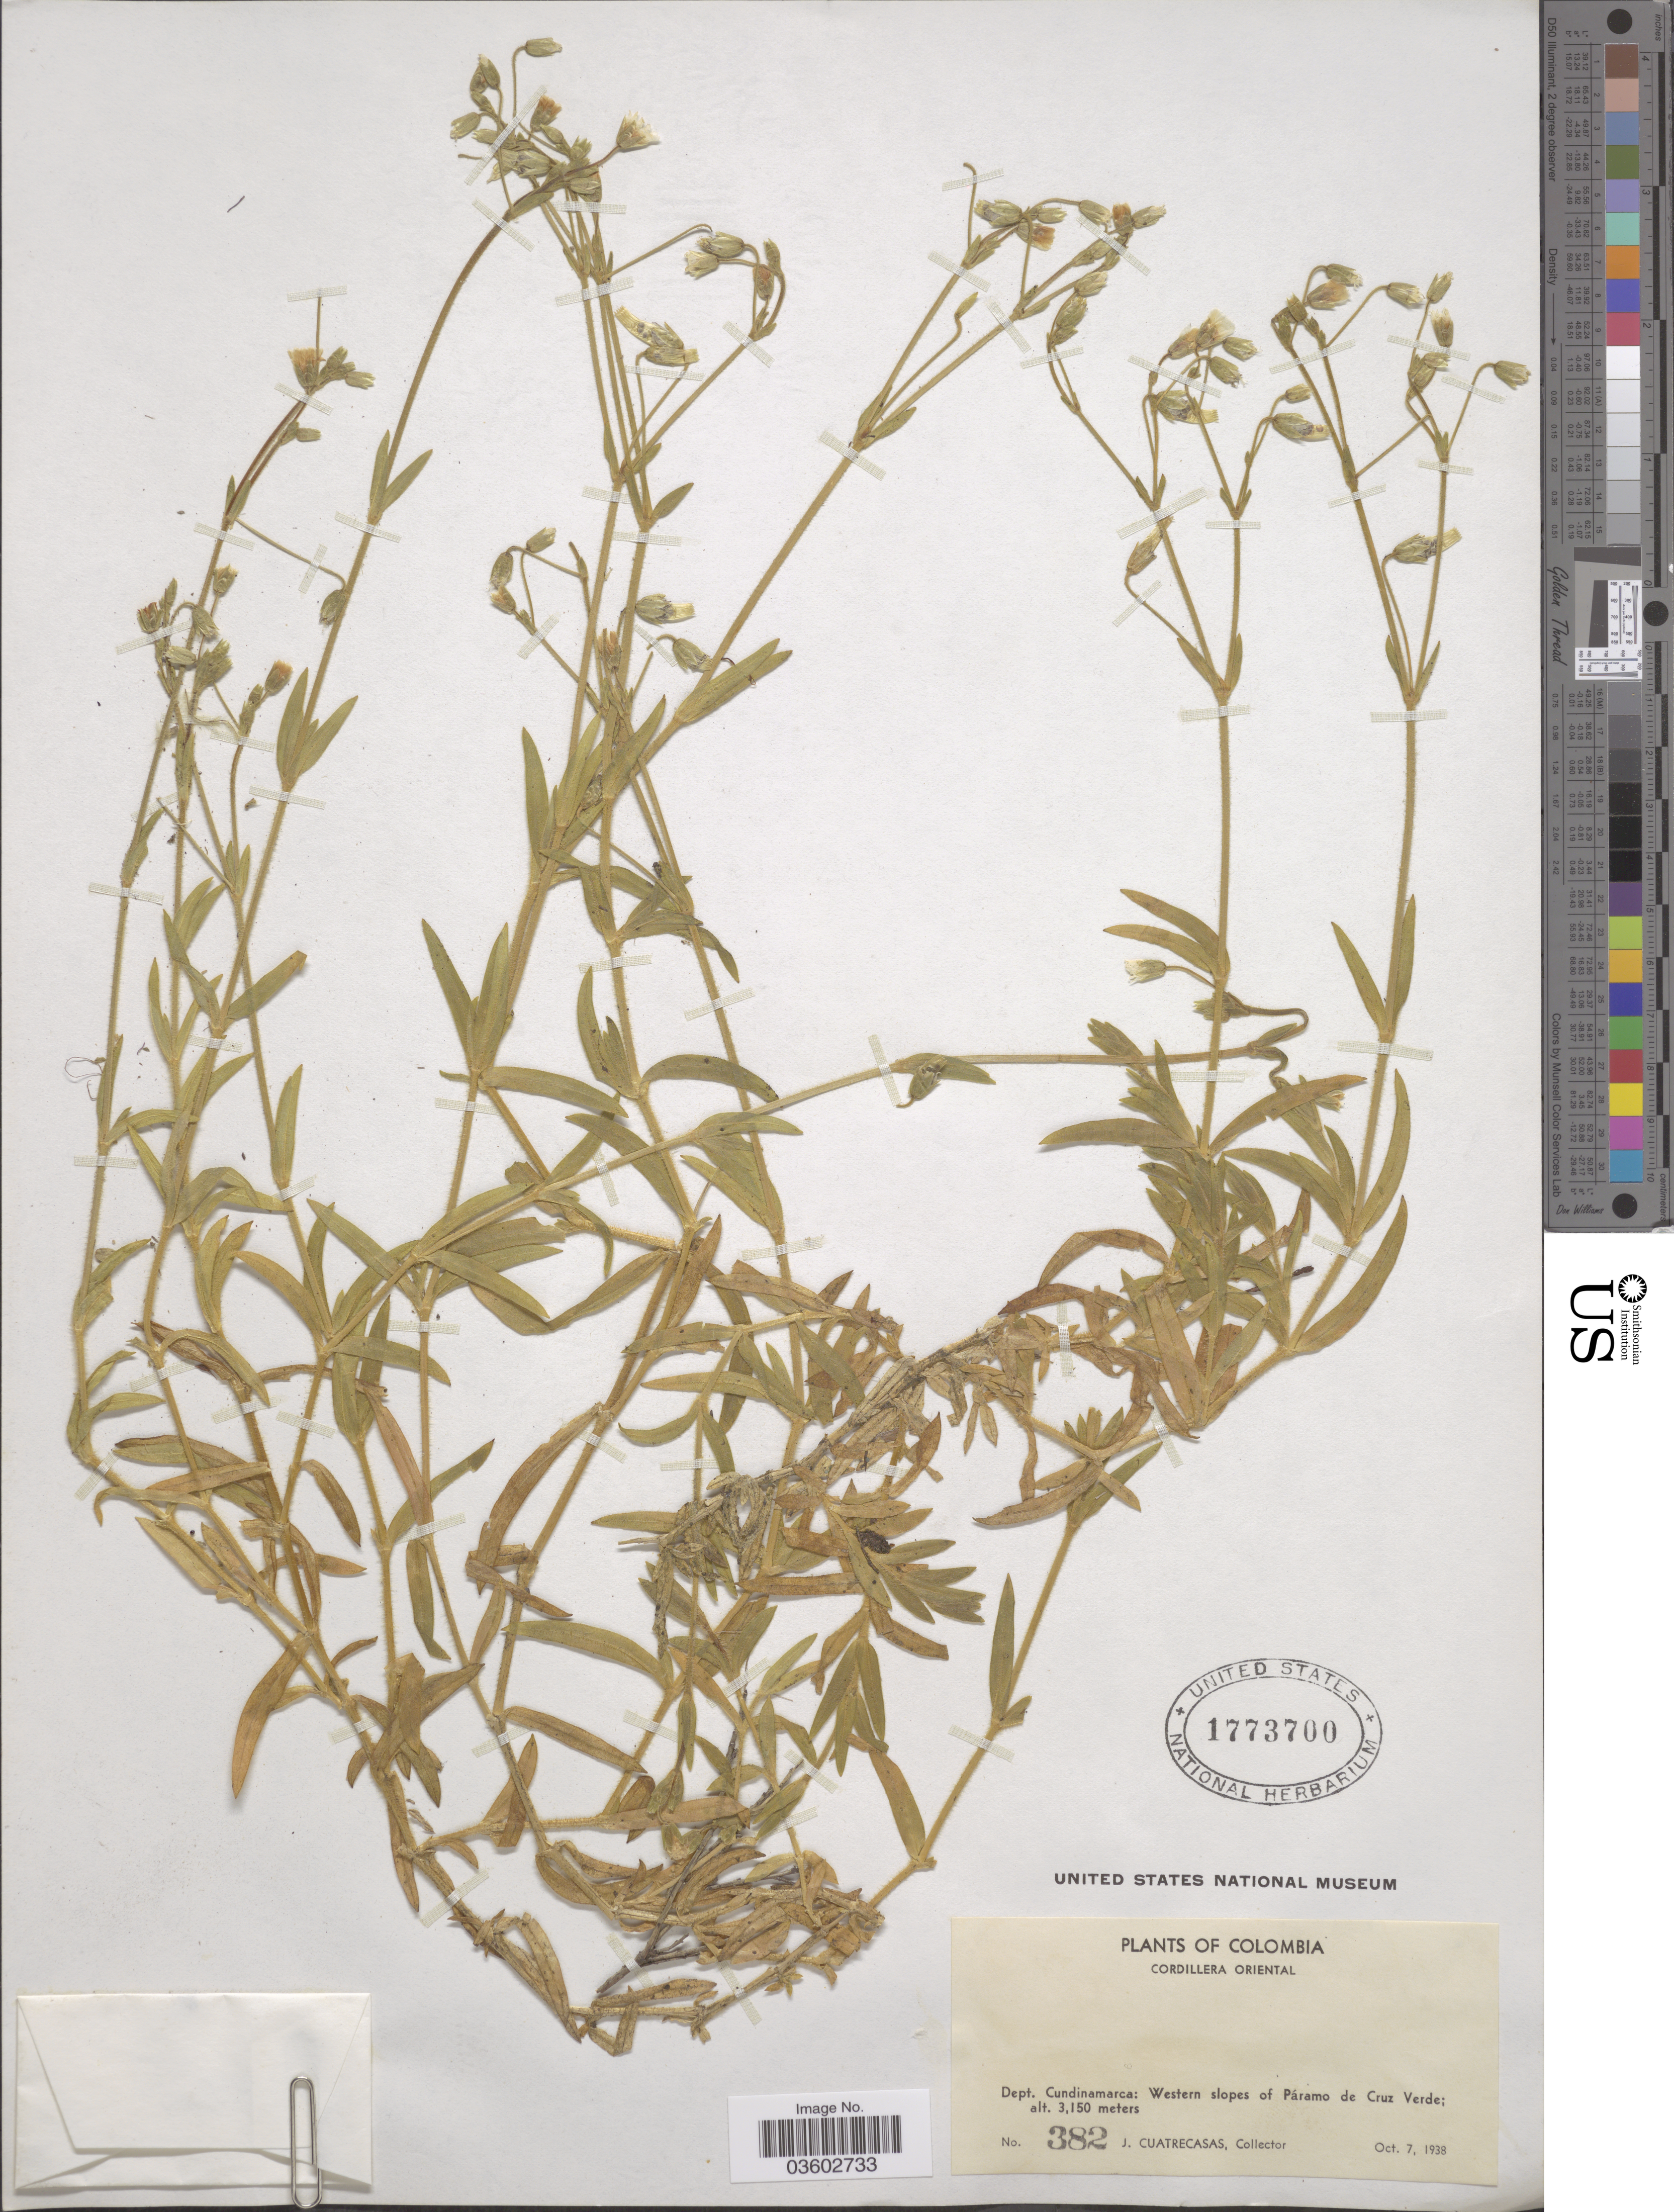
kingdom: Plantae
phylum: Tracheophyta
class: Magnoliopsida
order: Caryophyllales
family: Caryophyllaceae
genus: Cerastium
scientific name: Cerastium sp.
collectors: J. Cuatrecasas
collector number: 382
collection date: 1938-10-07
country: Colombia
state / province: Cundinamarca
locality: Cordillera Oriental. Dept. Cundinamarca: Western slopes of Páramo de Cruz Verde.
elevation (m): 3150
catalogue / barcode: US 1773700